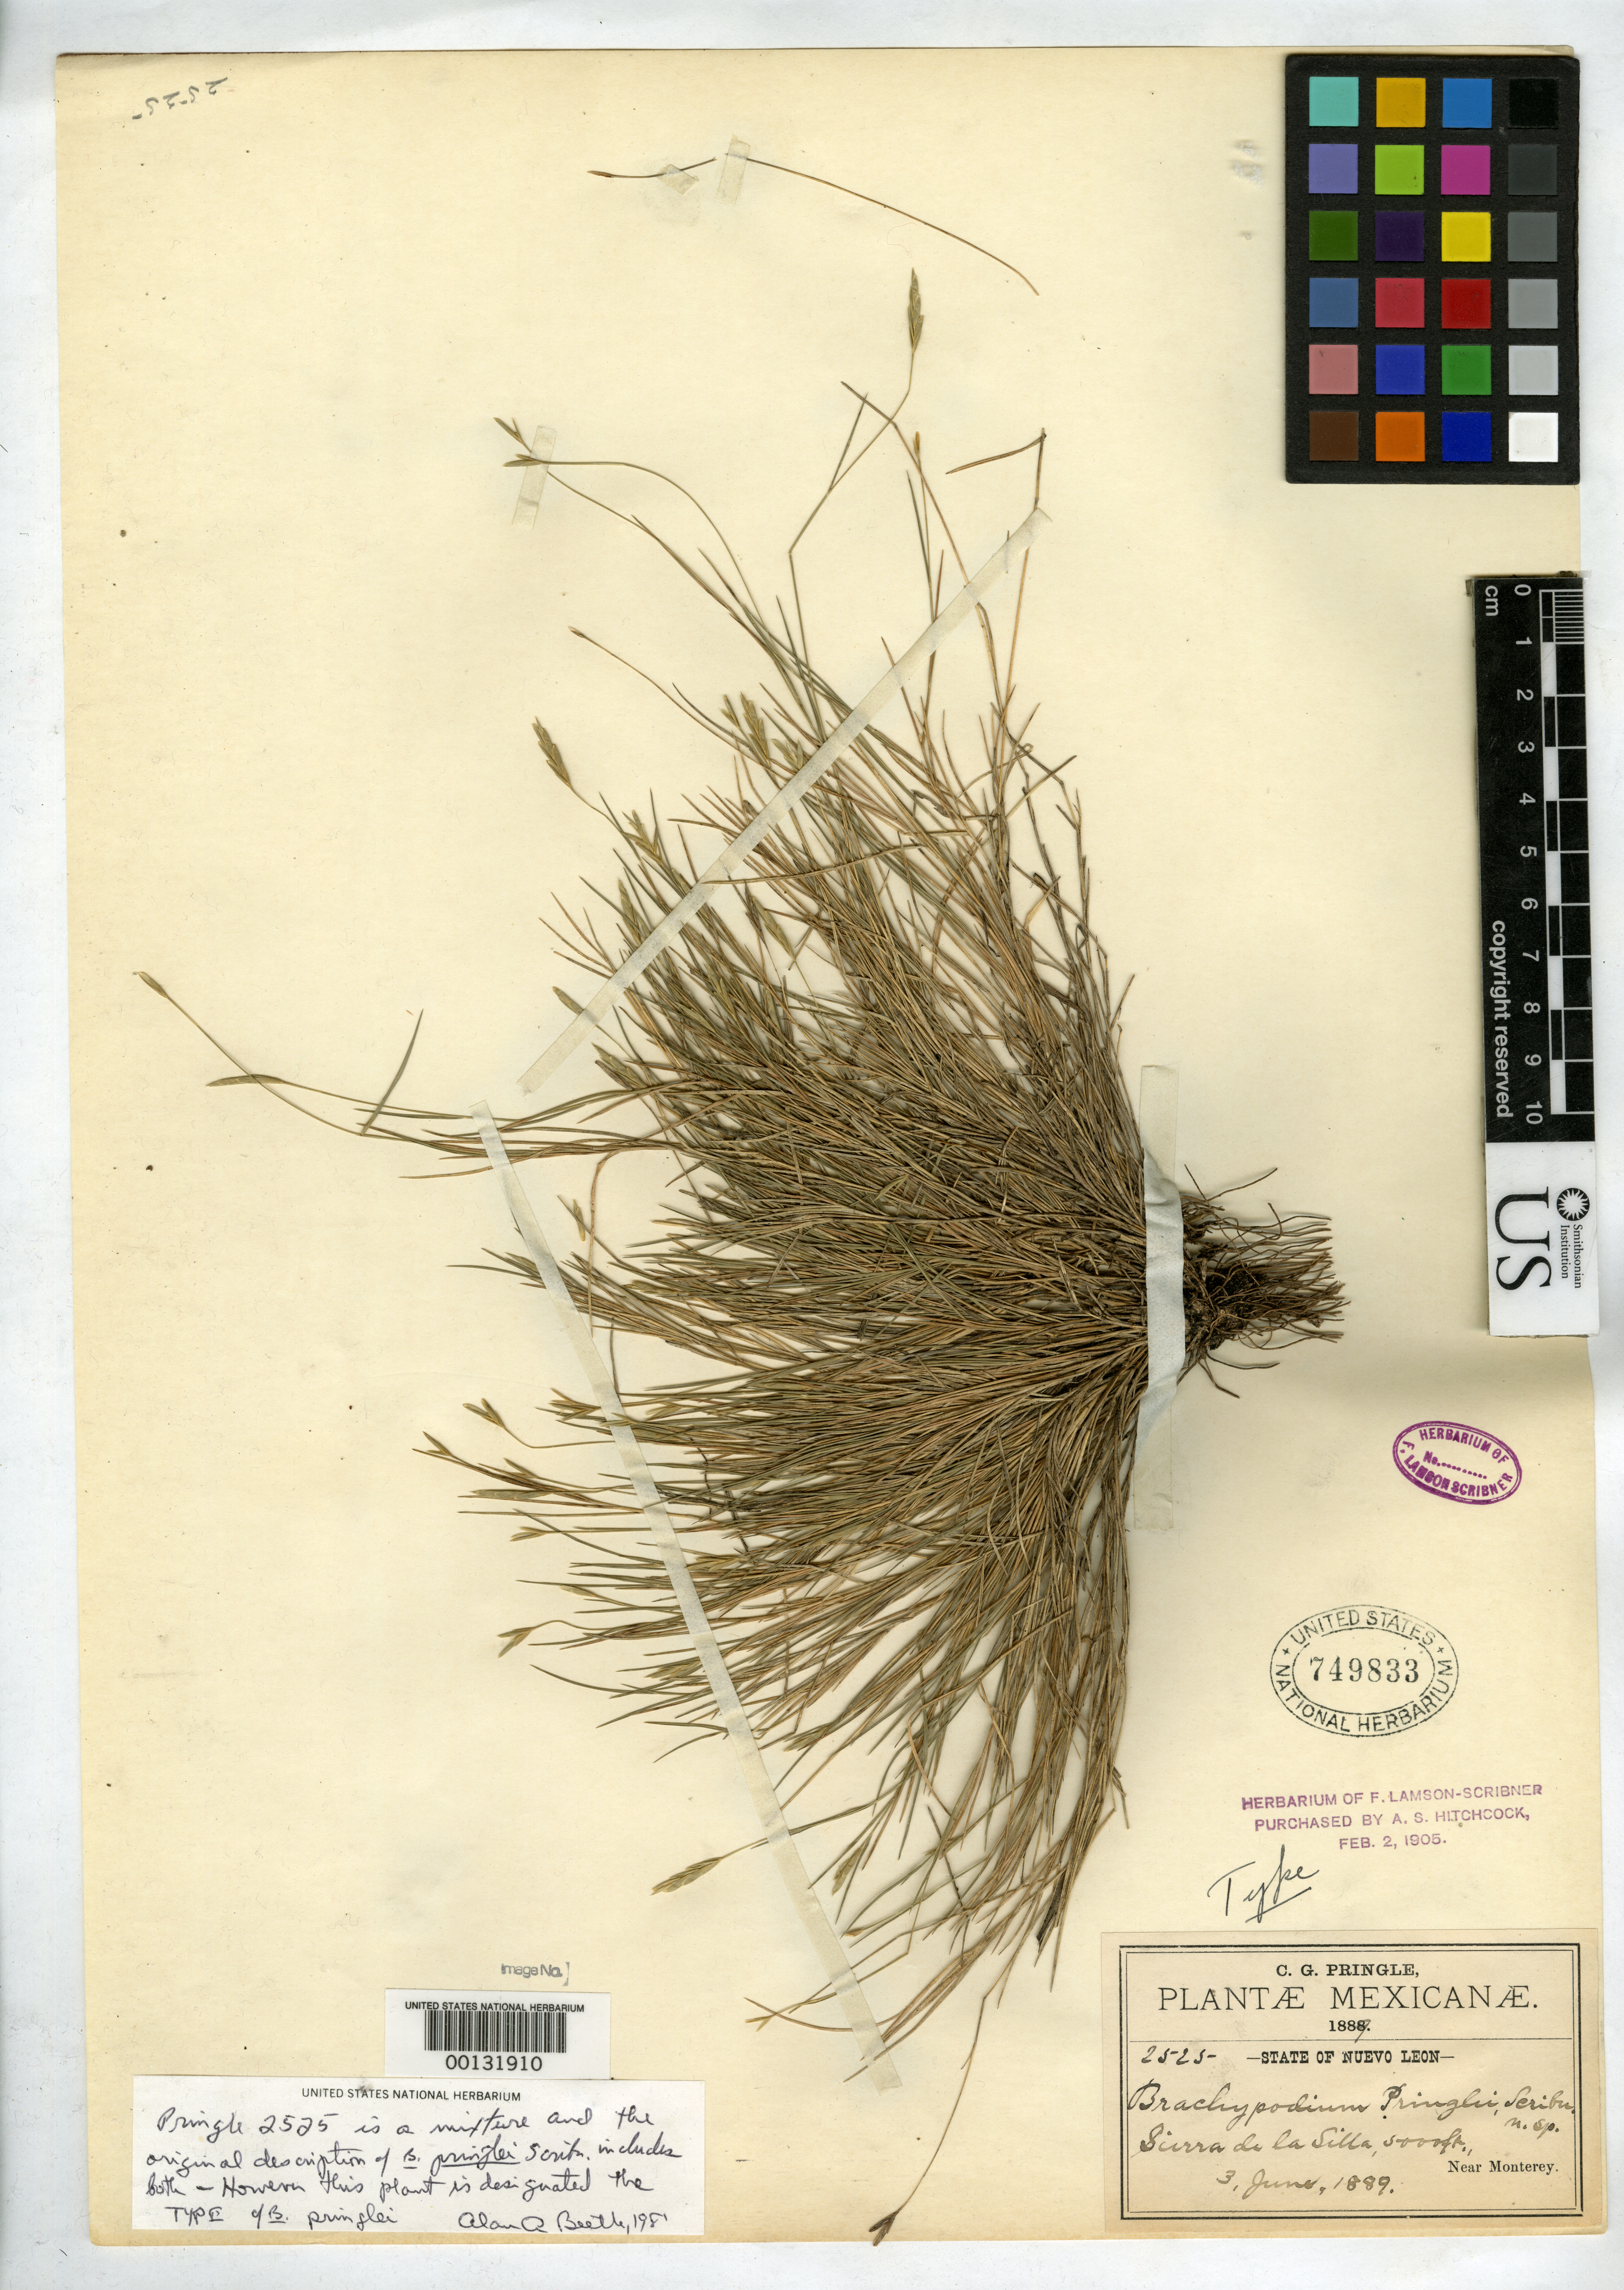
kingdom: Plantae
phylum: Tracheophyta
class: Liliopsida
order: Poales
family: Poaceae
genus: Brachypodium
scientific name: Brachypodium pringlei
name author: Scribn. ex W.J. Beal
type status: Type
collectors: C. G. Pringle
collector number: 2525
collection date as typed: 03 Jun 1889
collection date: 1889-06-03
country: Mexico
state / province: Nuevo León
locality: Sierra de la Silba, near Monterrey; alt. 5000 ft.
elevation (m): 1524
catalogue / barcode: US 749833